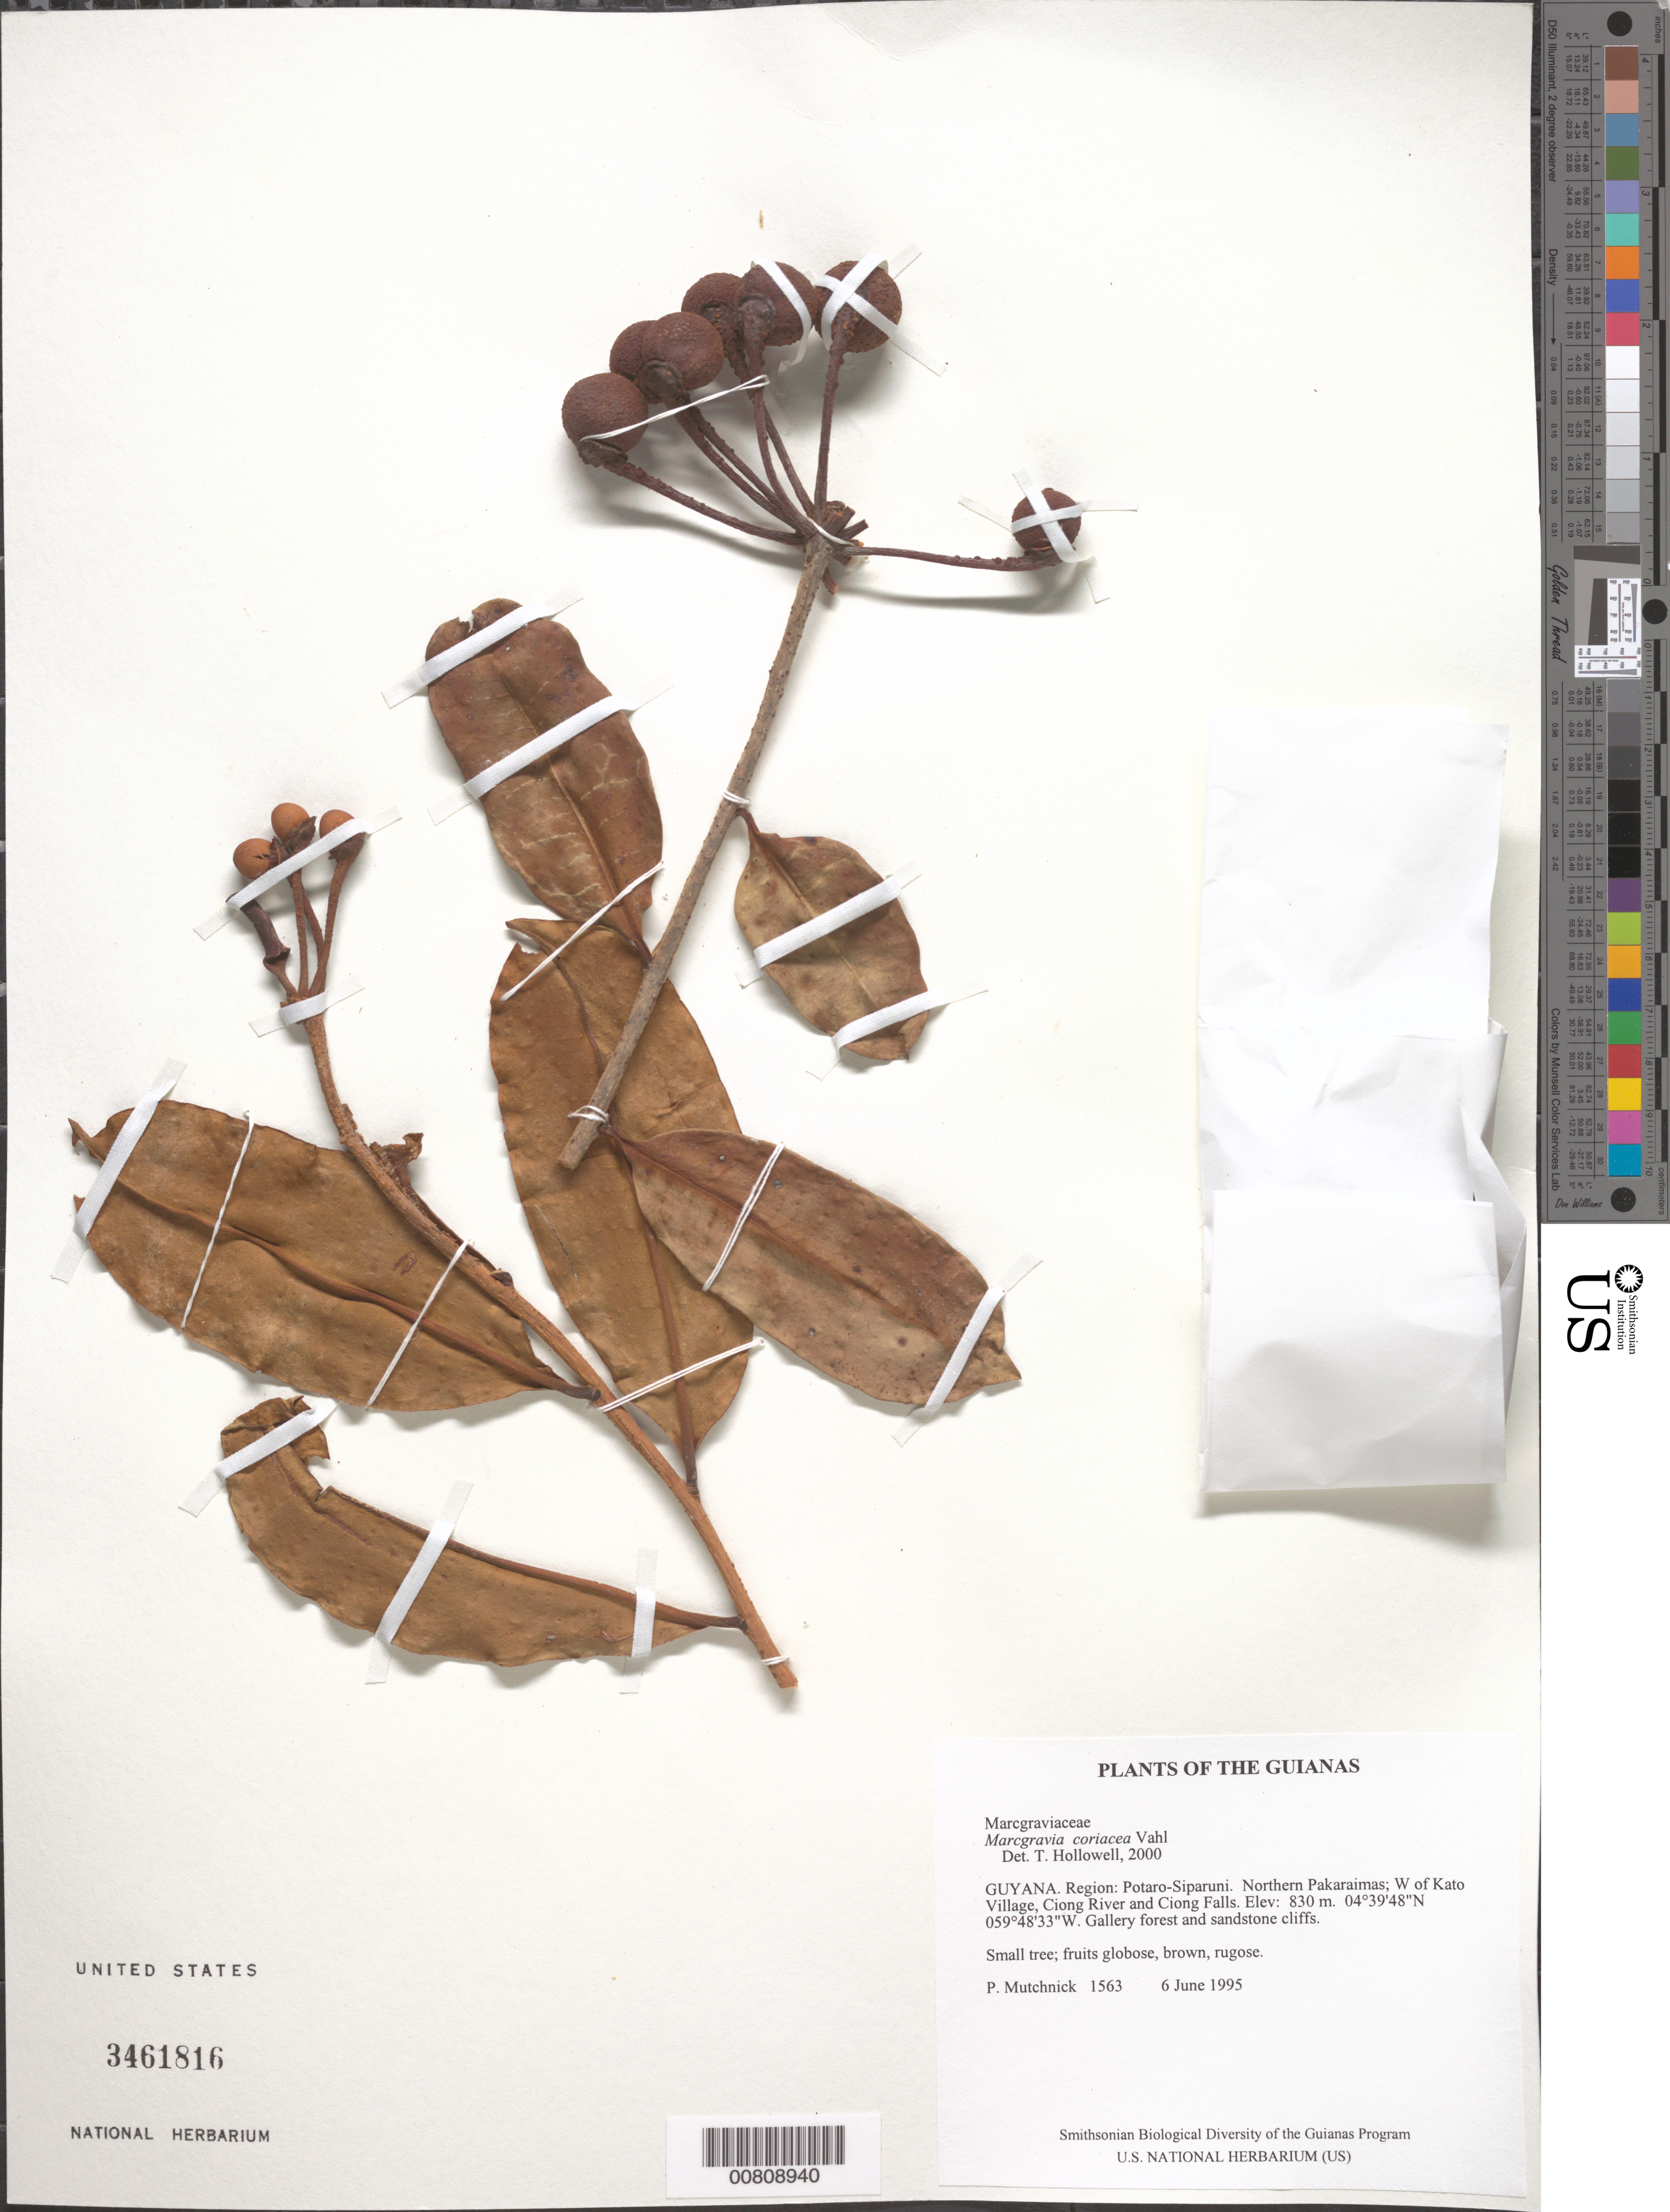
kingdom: Plantae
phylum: Tracheophyta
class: Magnoliopsida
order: Ericales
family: Marcgraviaceae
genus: Marcgravia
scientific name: Marcgravia coriacea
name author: Vahl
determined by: Hollowell, T. H., (BOT), Smithsonian Institution - National Museum of Natural History (UNITED STATES)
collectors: P. Mutchnick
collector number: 1563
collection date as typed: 6 June 1995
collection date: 1995-06-06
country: Guyana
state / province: Potaro-Siparuni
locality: Northern Pakaraimas; W of Kato Village, Ciong River and Ciong Falls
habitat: Gallery forest and sandstone cliffs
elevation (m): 830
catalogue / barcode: US 3461816